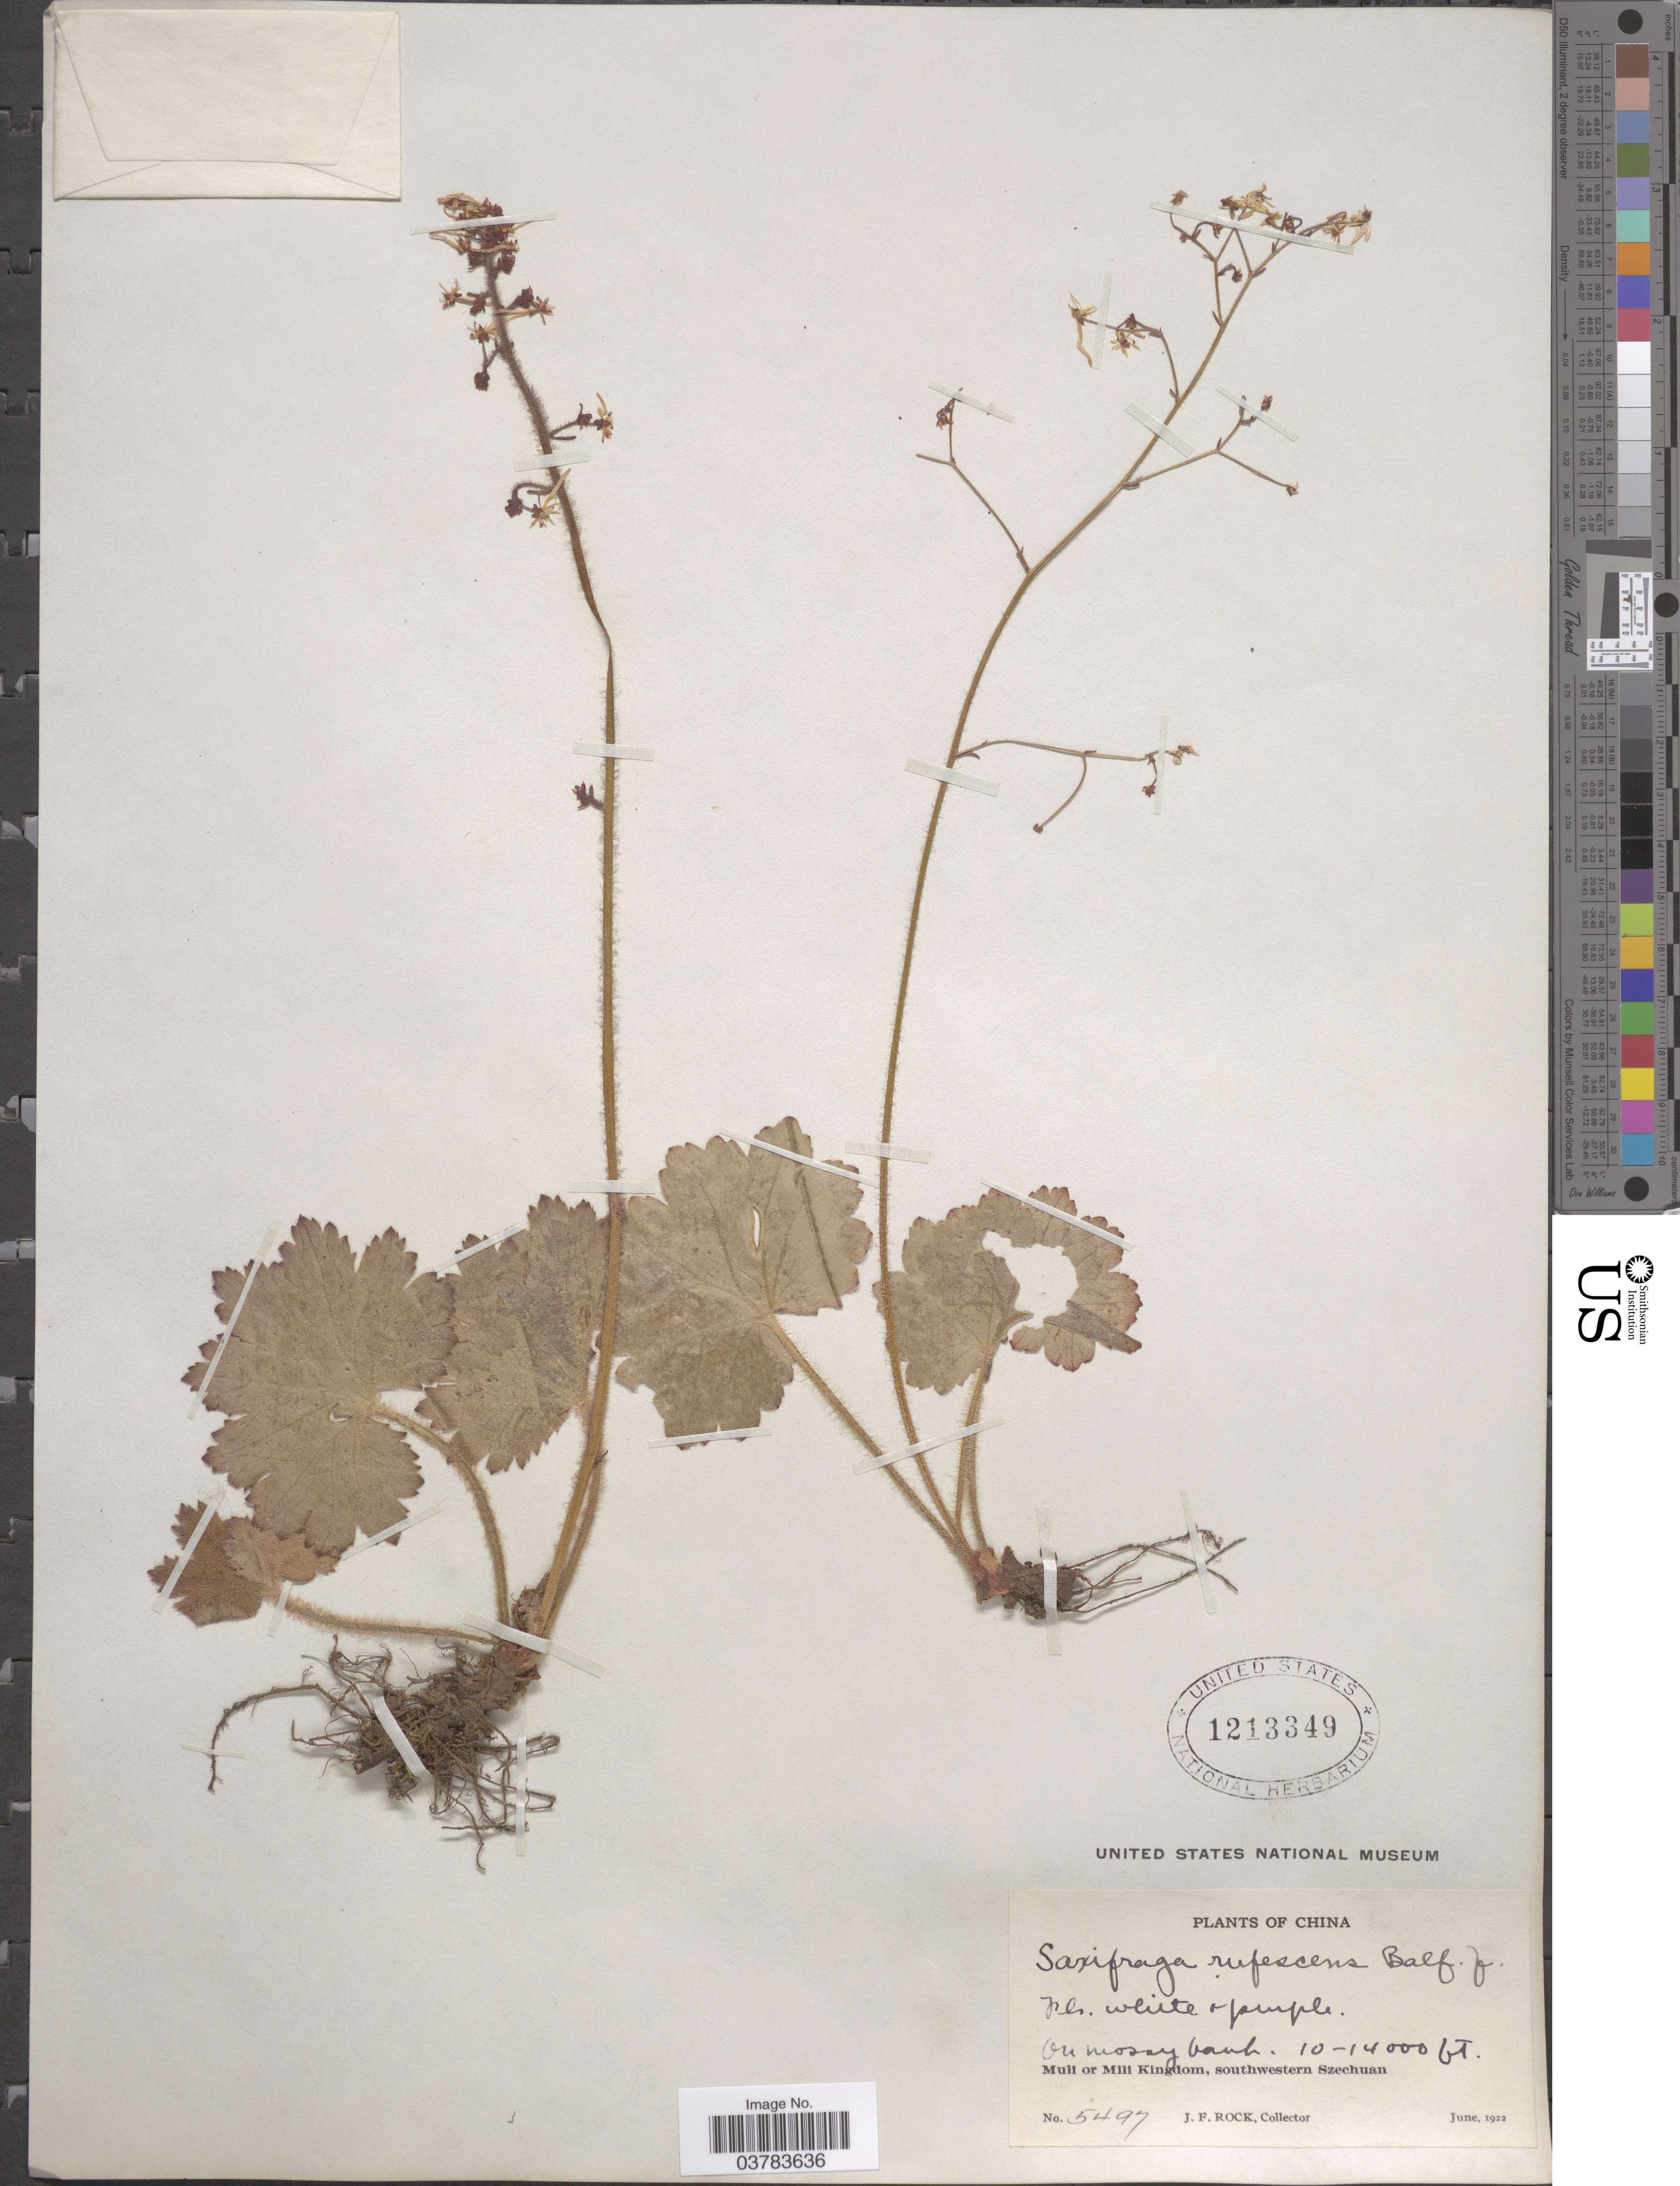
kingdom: Plantae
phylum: Tracheophyta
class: Magnoliopsida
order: Saxifragales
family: Saxifragaceae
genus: Saxifraga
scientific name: Saxifraga rufescens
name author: Balf.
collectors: J. Rock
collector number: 5497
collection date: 1922-06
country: China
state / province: Sichuan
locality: On mossy bank. Muli or Mili Kingdom, southwestern Szechuan.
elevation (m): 3048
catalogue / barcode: US 1213349